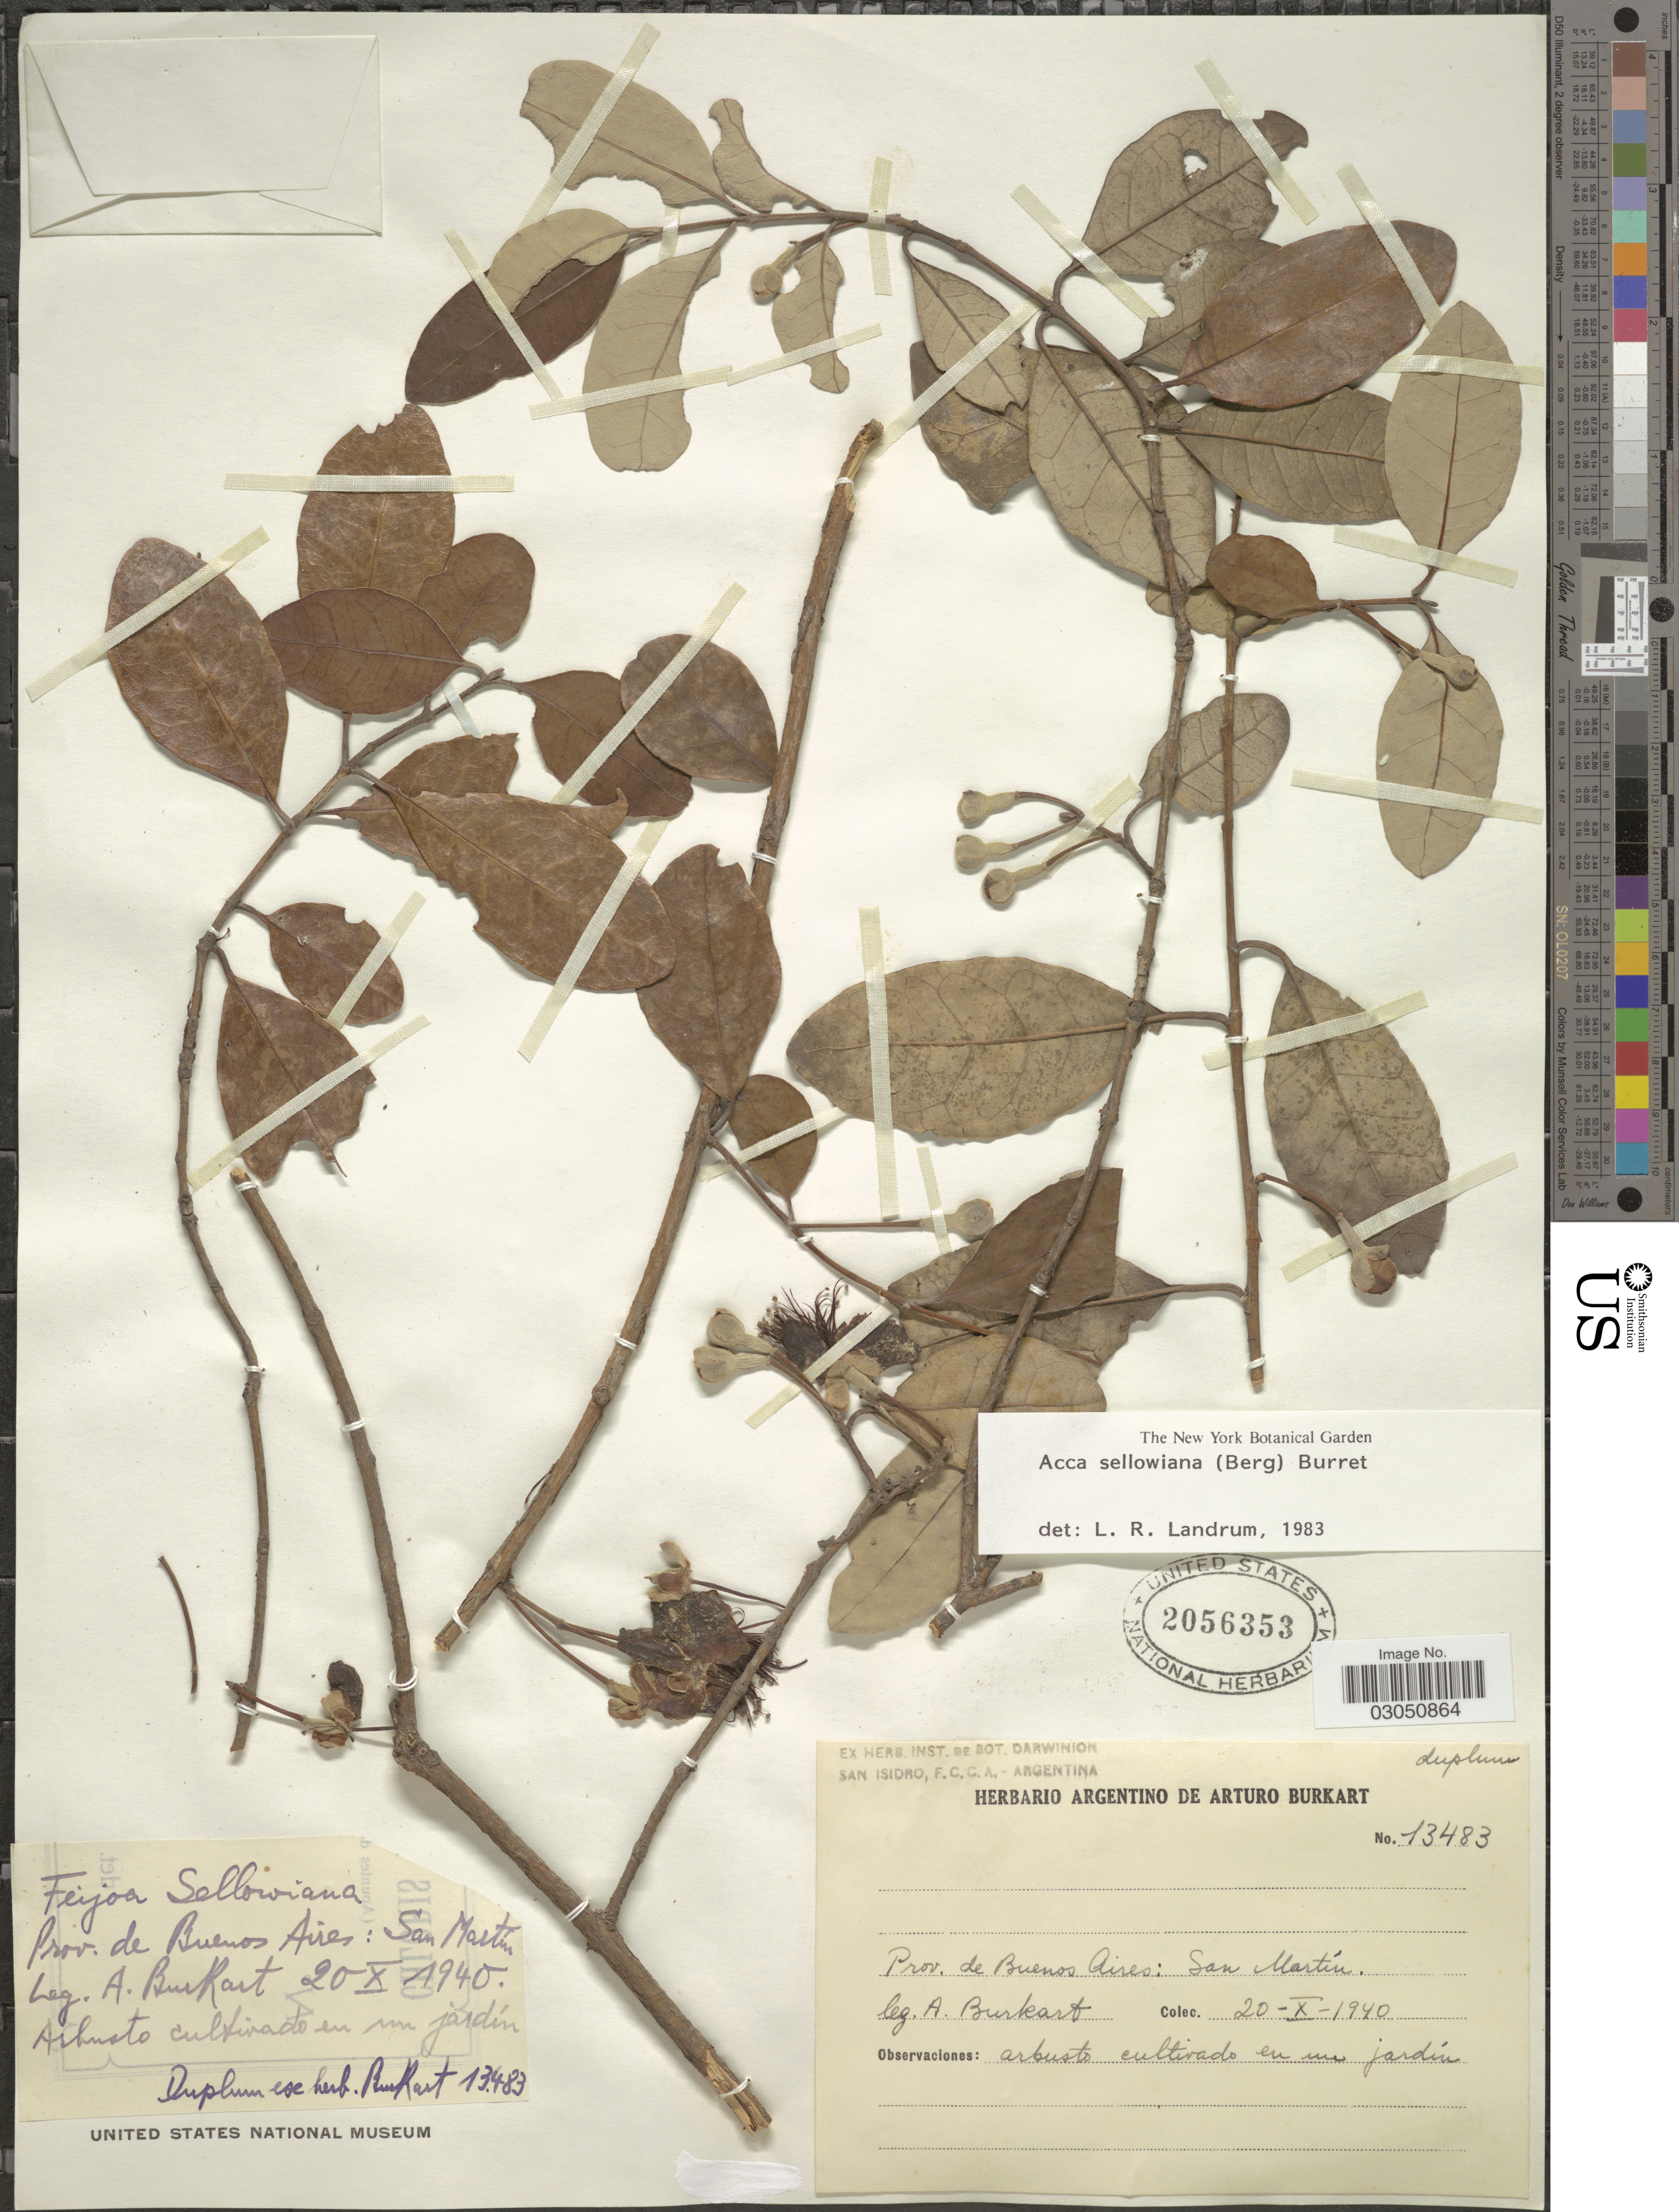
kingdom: Plantae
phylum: Tracheophyta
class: Magnoliopsida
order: Myrtales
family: Myrtaceae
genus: Acca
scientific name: Acca sellowiana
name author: (Berg) Burret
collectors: A. E. Burkart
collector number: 13483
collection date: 1940-10-20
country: Argentina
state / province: Buenos Aires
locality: San Martín. Arbusto cultivado en un jardín.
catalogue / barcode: US 2056353